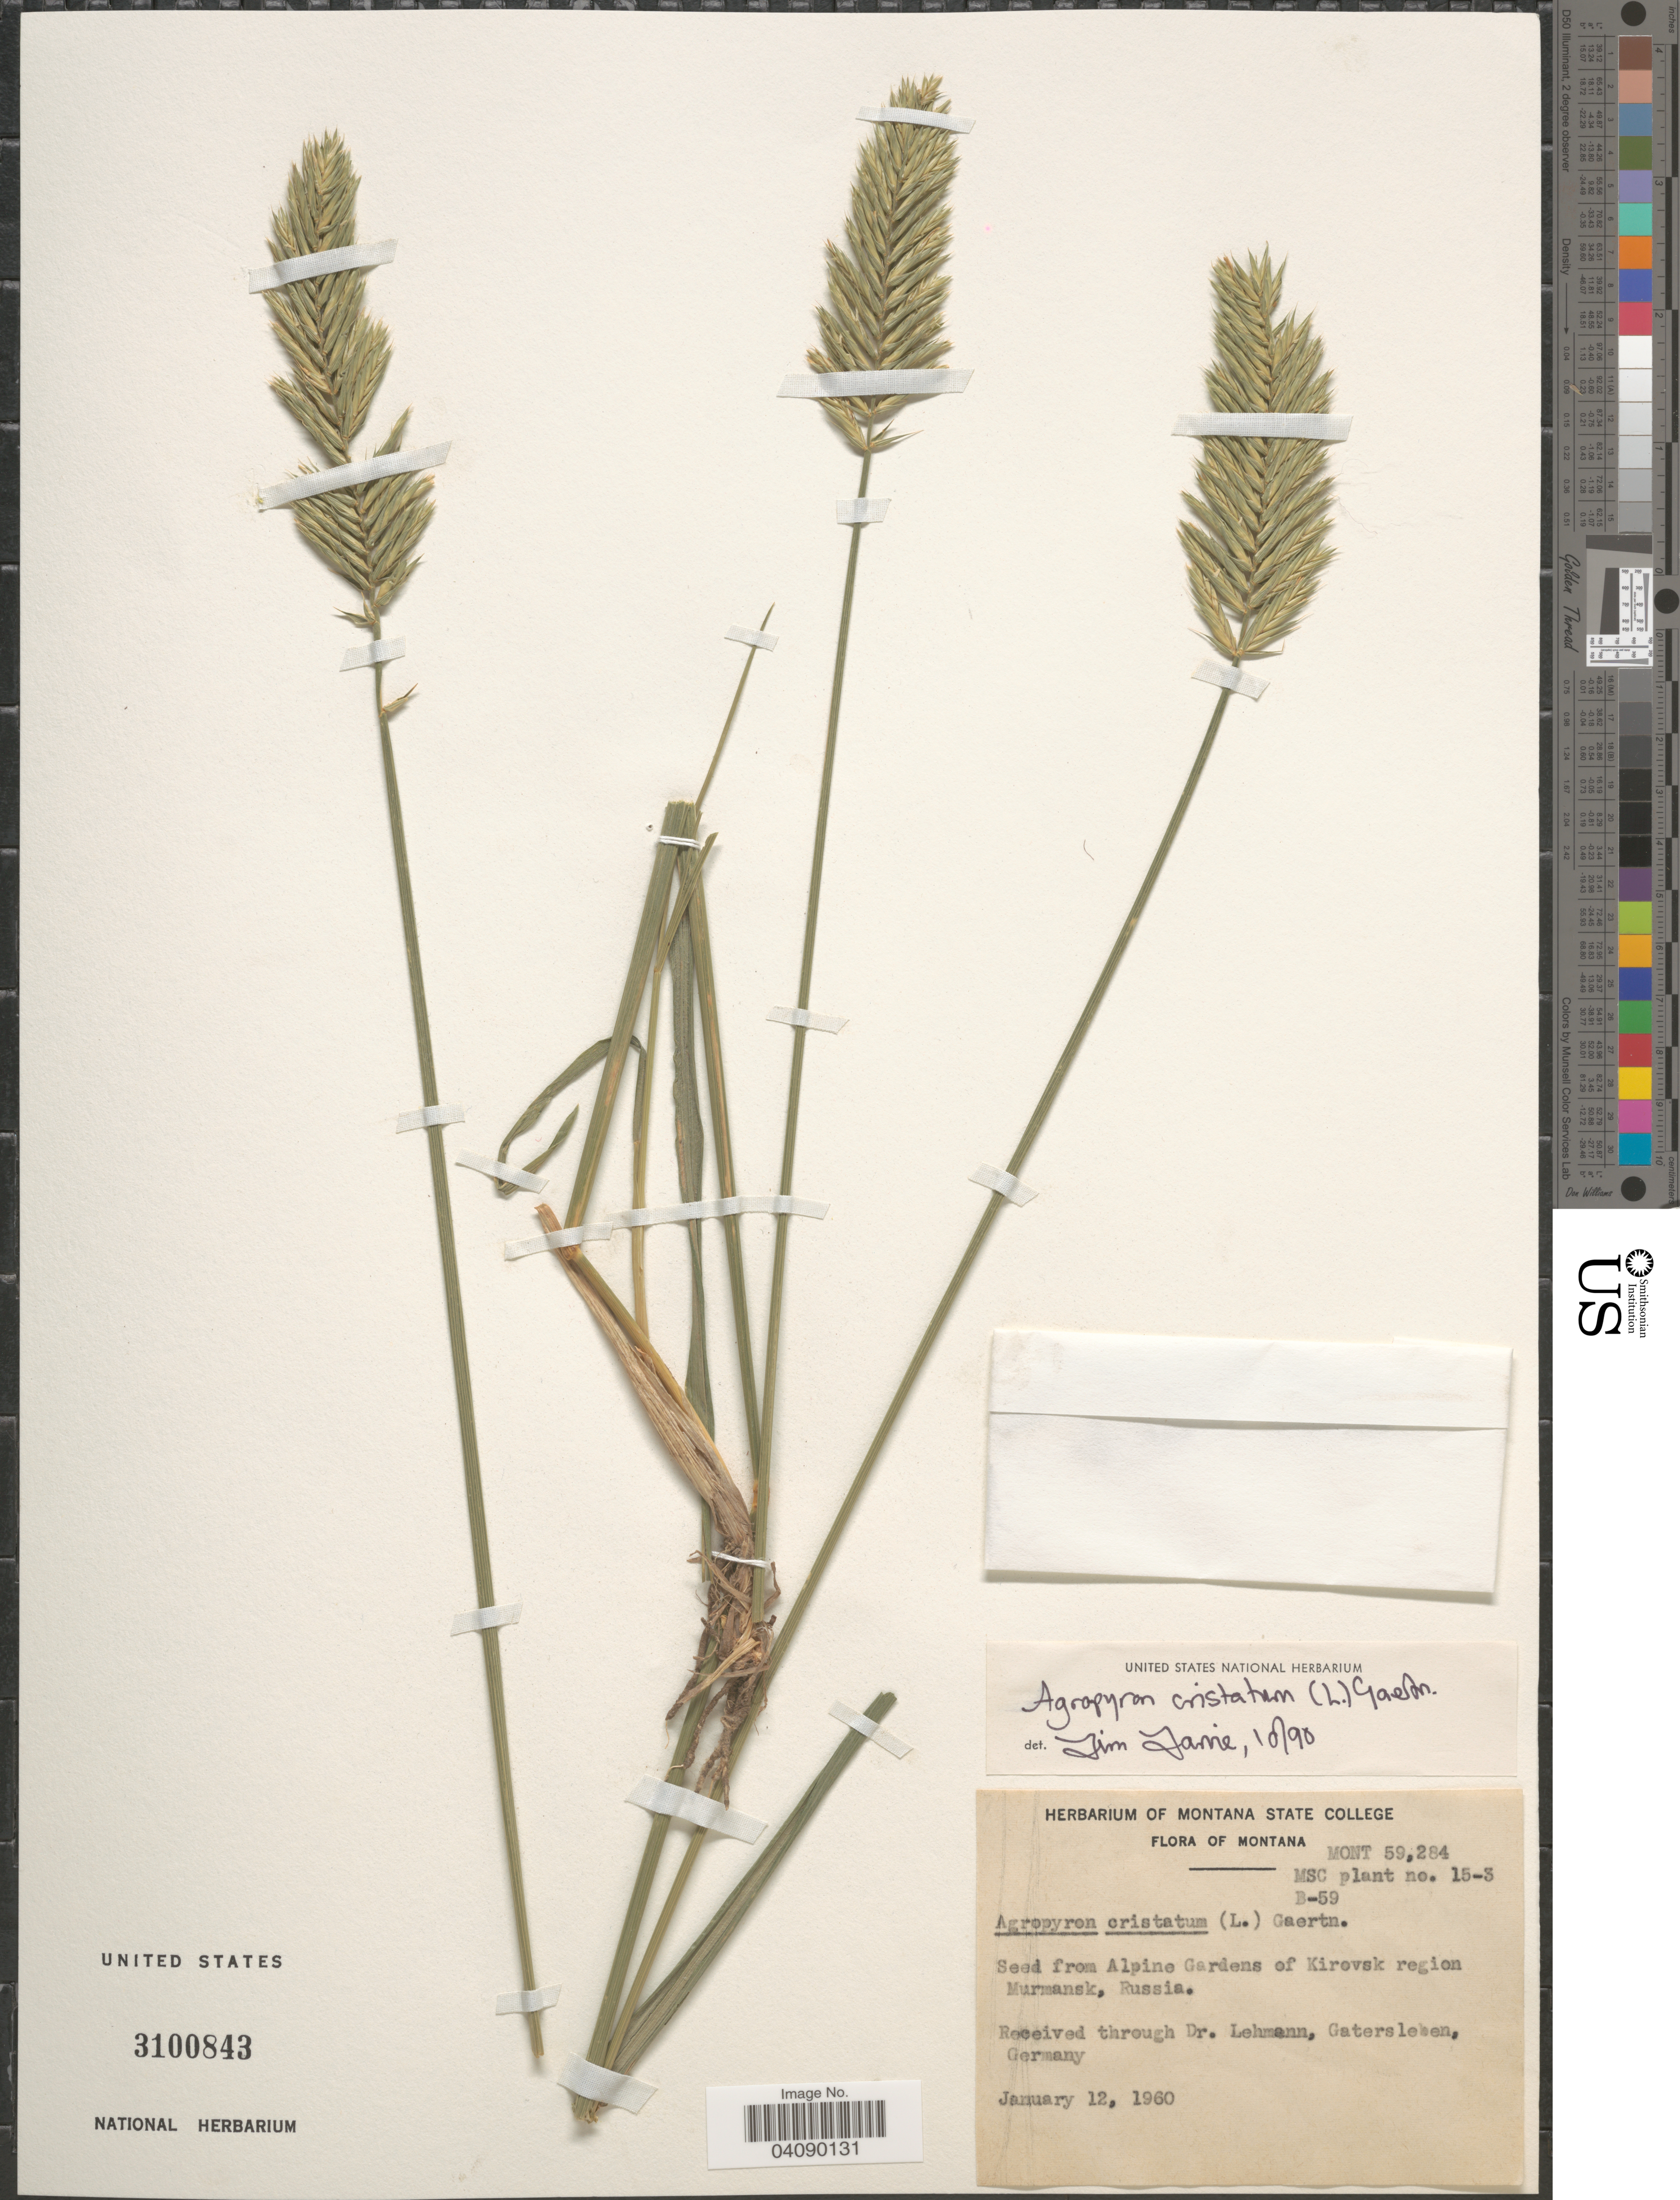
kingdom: Plantae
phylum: Tracheophyta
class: Liliopsida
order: Poales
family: Poaceae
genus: Agropyron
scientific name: Agropyron cristatum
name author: (L.) Gaertn.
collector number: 15-3?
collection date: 1960-01-12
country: United States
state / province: Montana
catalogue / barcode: US 3100843